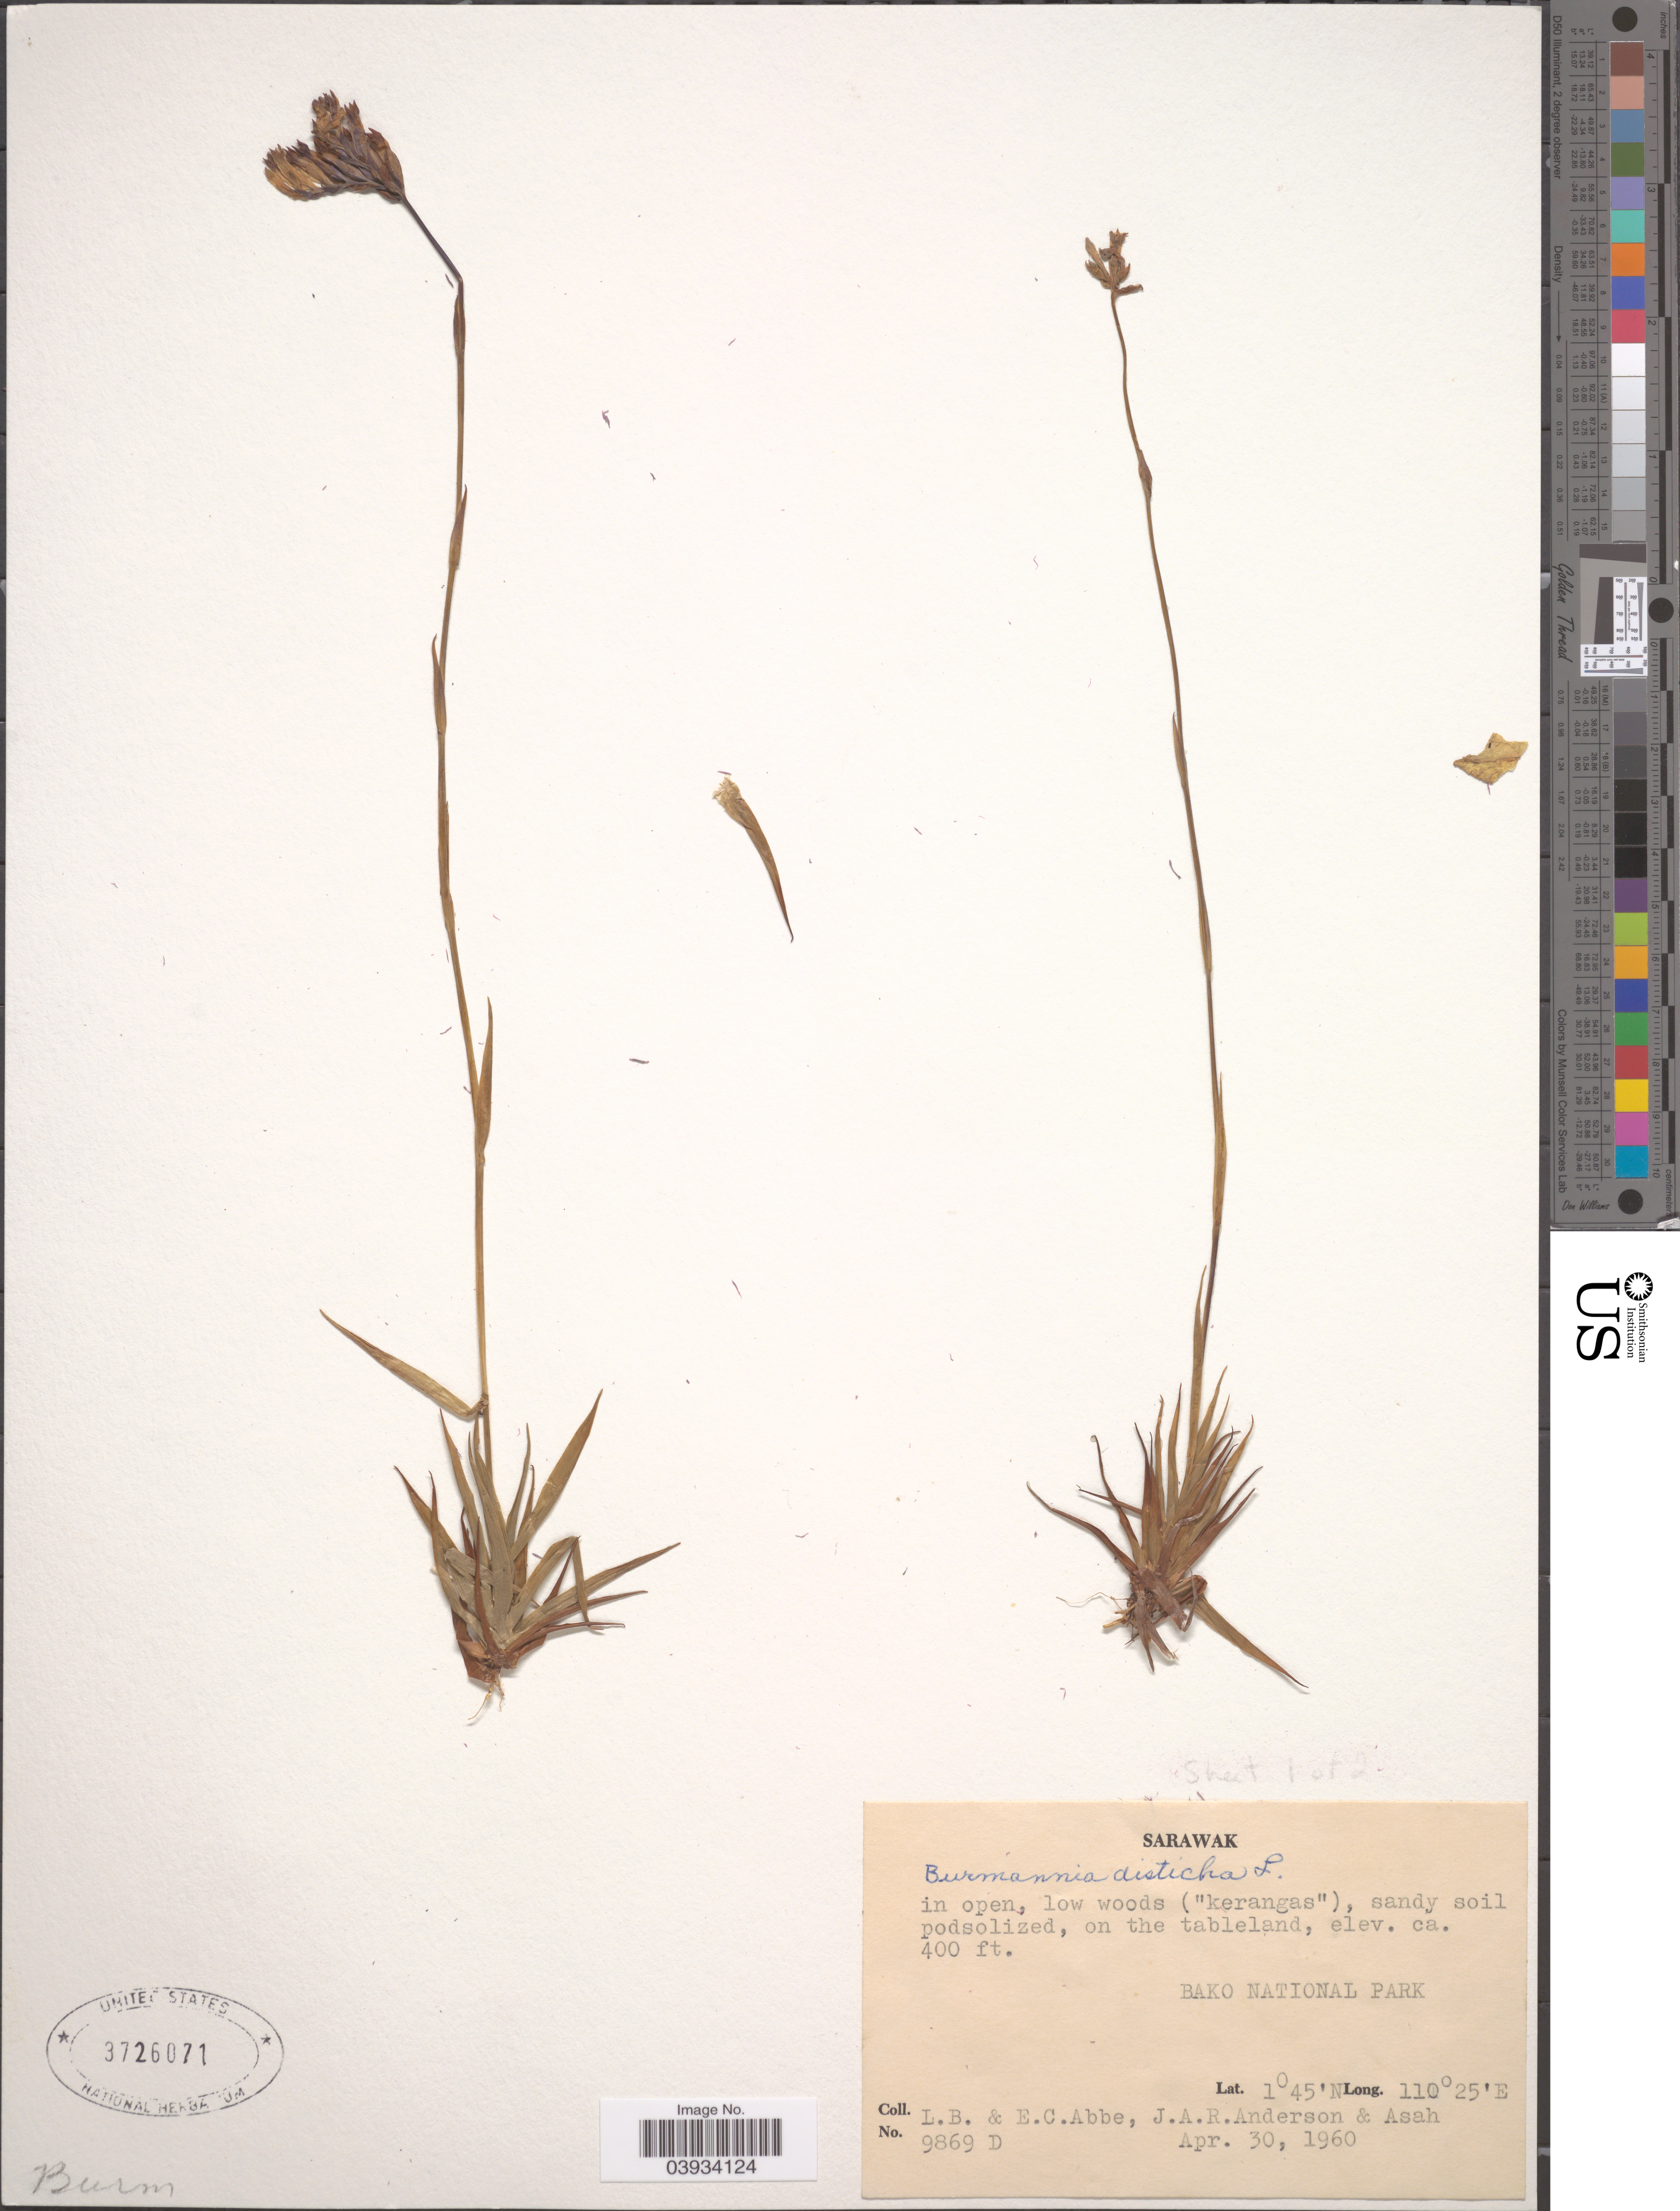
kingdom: Plantae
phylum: Tracheophyta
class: Liliopsida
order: Dioscoreales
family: Burmanniaceae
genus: Burmannia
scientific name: Burmannia disticha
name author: L.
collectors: L. B. Abbe, E. C. Abbe, J. A. R. Anderson & Asah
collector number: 9869 B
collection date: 1960-04-30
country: Malaysia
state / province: Sarawak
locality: Bako National Park.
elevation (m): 122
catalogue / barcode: US 3726071